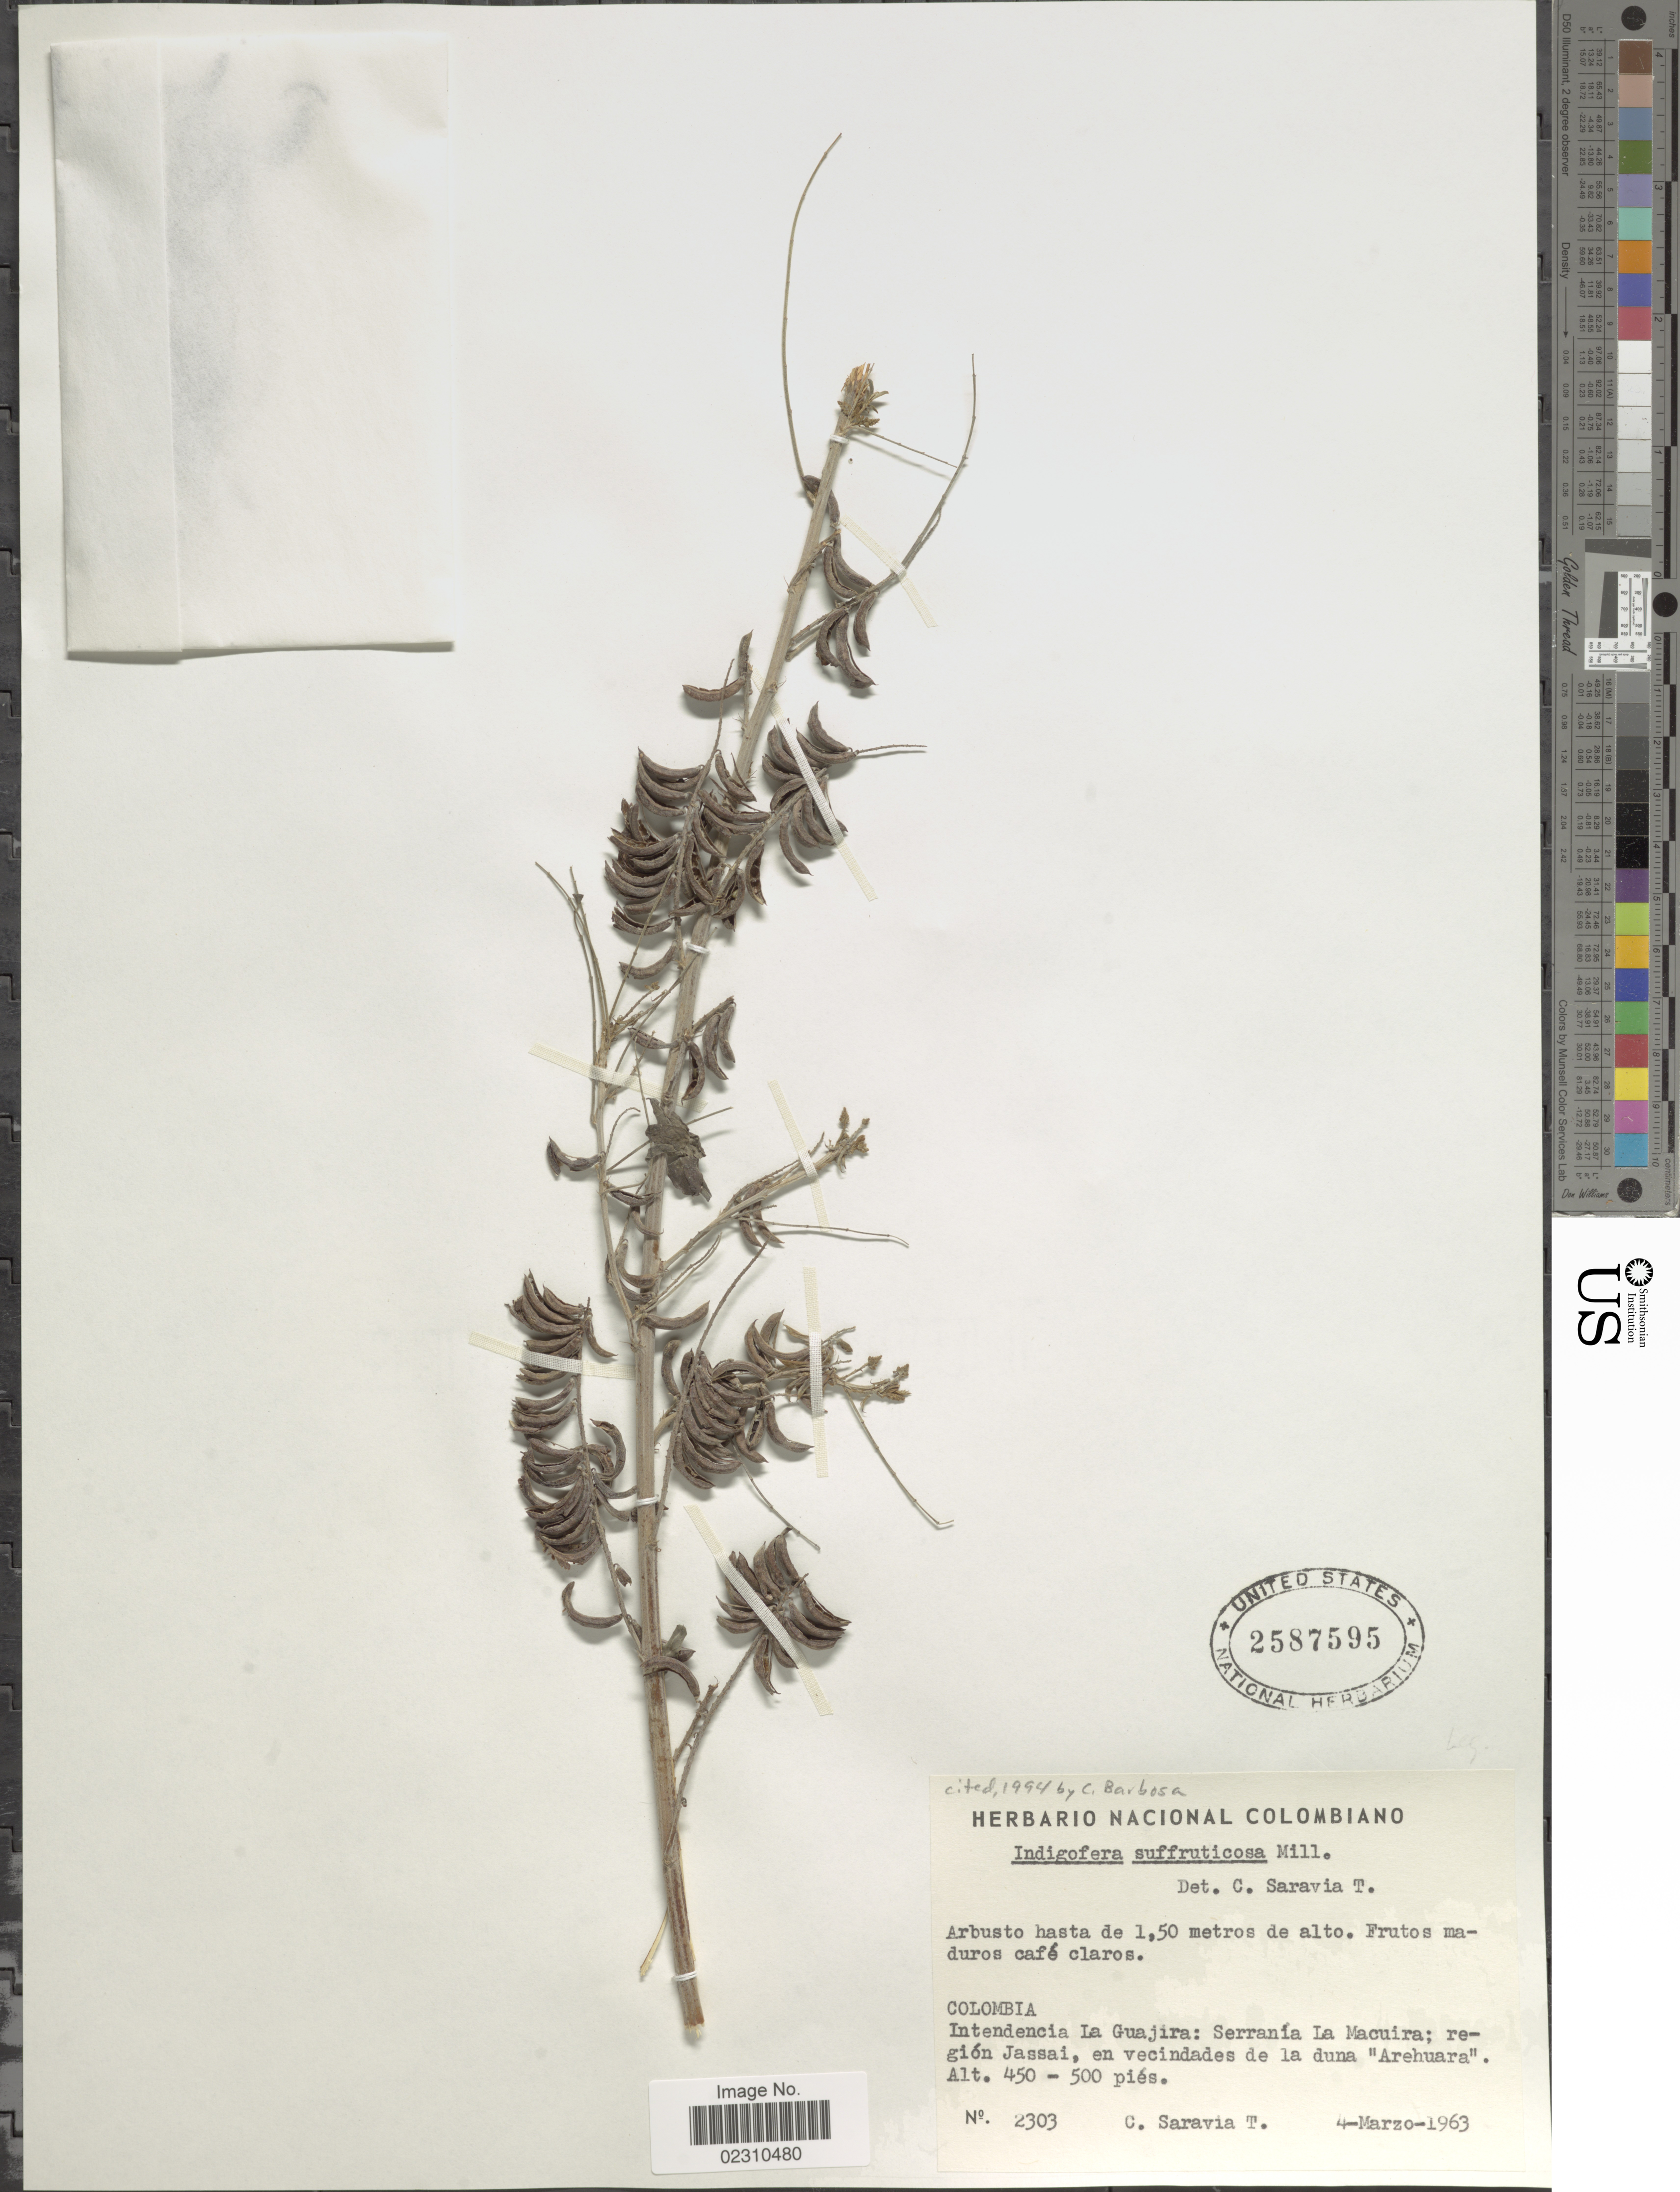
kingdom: Plantae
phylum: Tracheophyta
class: Magnoliopsida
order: Fabales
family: Fabaceae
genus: Indigofera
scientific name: Indigofera suffruticosa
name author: Mill.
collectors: C. Saravia T.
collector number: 2303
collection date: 1963-03-04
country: Colombia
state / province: La Guajira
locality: Colombia, Intendencia La Guajira: Serrania La Macuira; region Jassai, en vecindades de la duna "Arehuara".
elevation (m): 137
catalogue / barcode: US 2587595